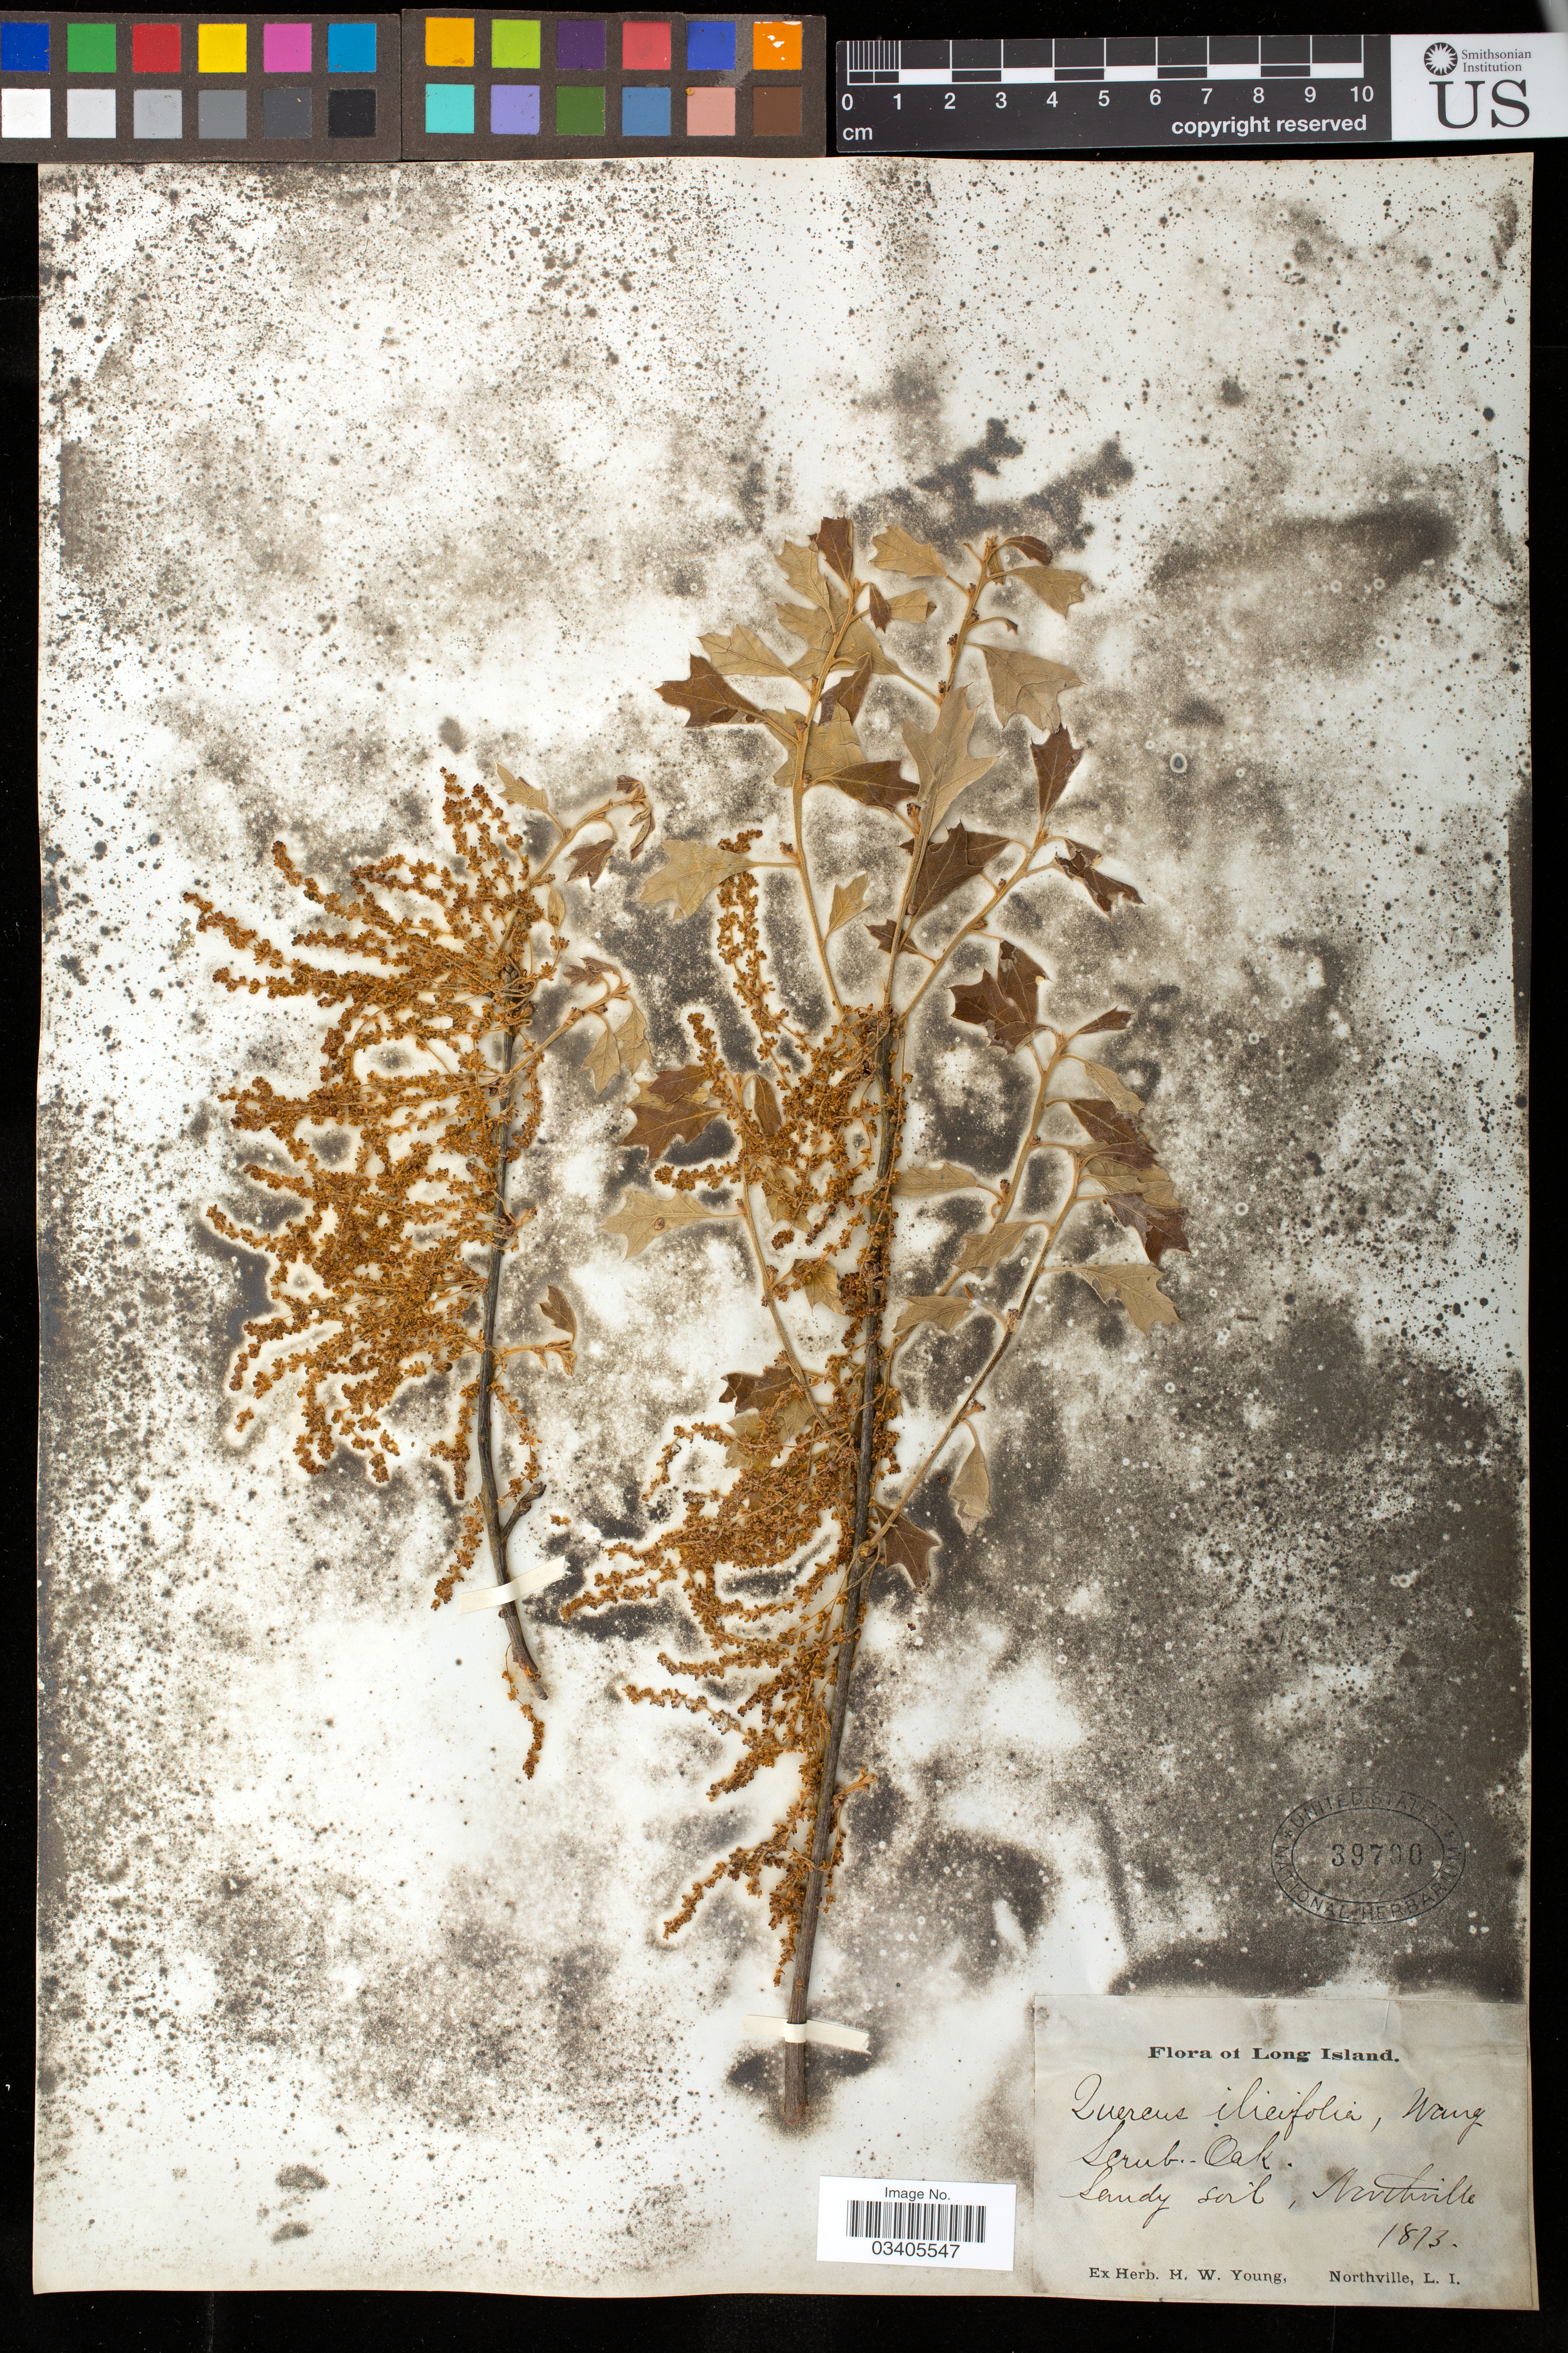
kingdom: Plantae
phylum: Tracheophyta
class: Magnoliopsida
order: Fagales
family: Fagaceae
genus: Quercus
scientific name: Quercus ilicifolia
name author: Wangenh.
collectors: ex herb. H.W. Young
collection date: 1873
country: United States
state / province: New York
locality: Northville, Long Island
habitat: sandy soil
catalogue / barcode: US 39700